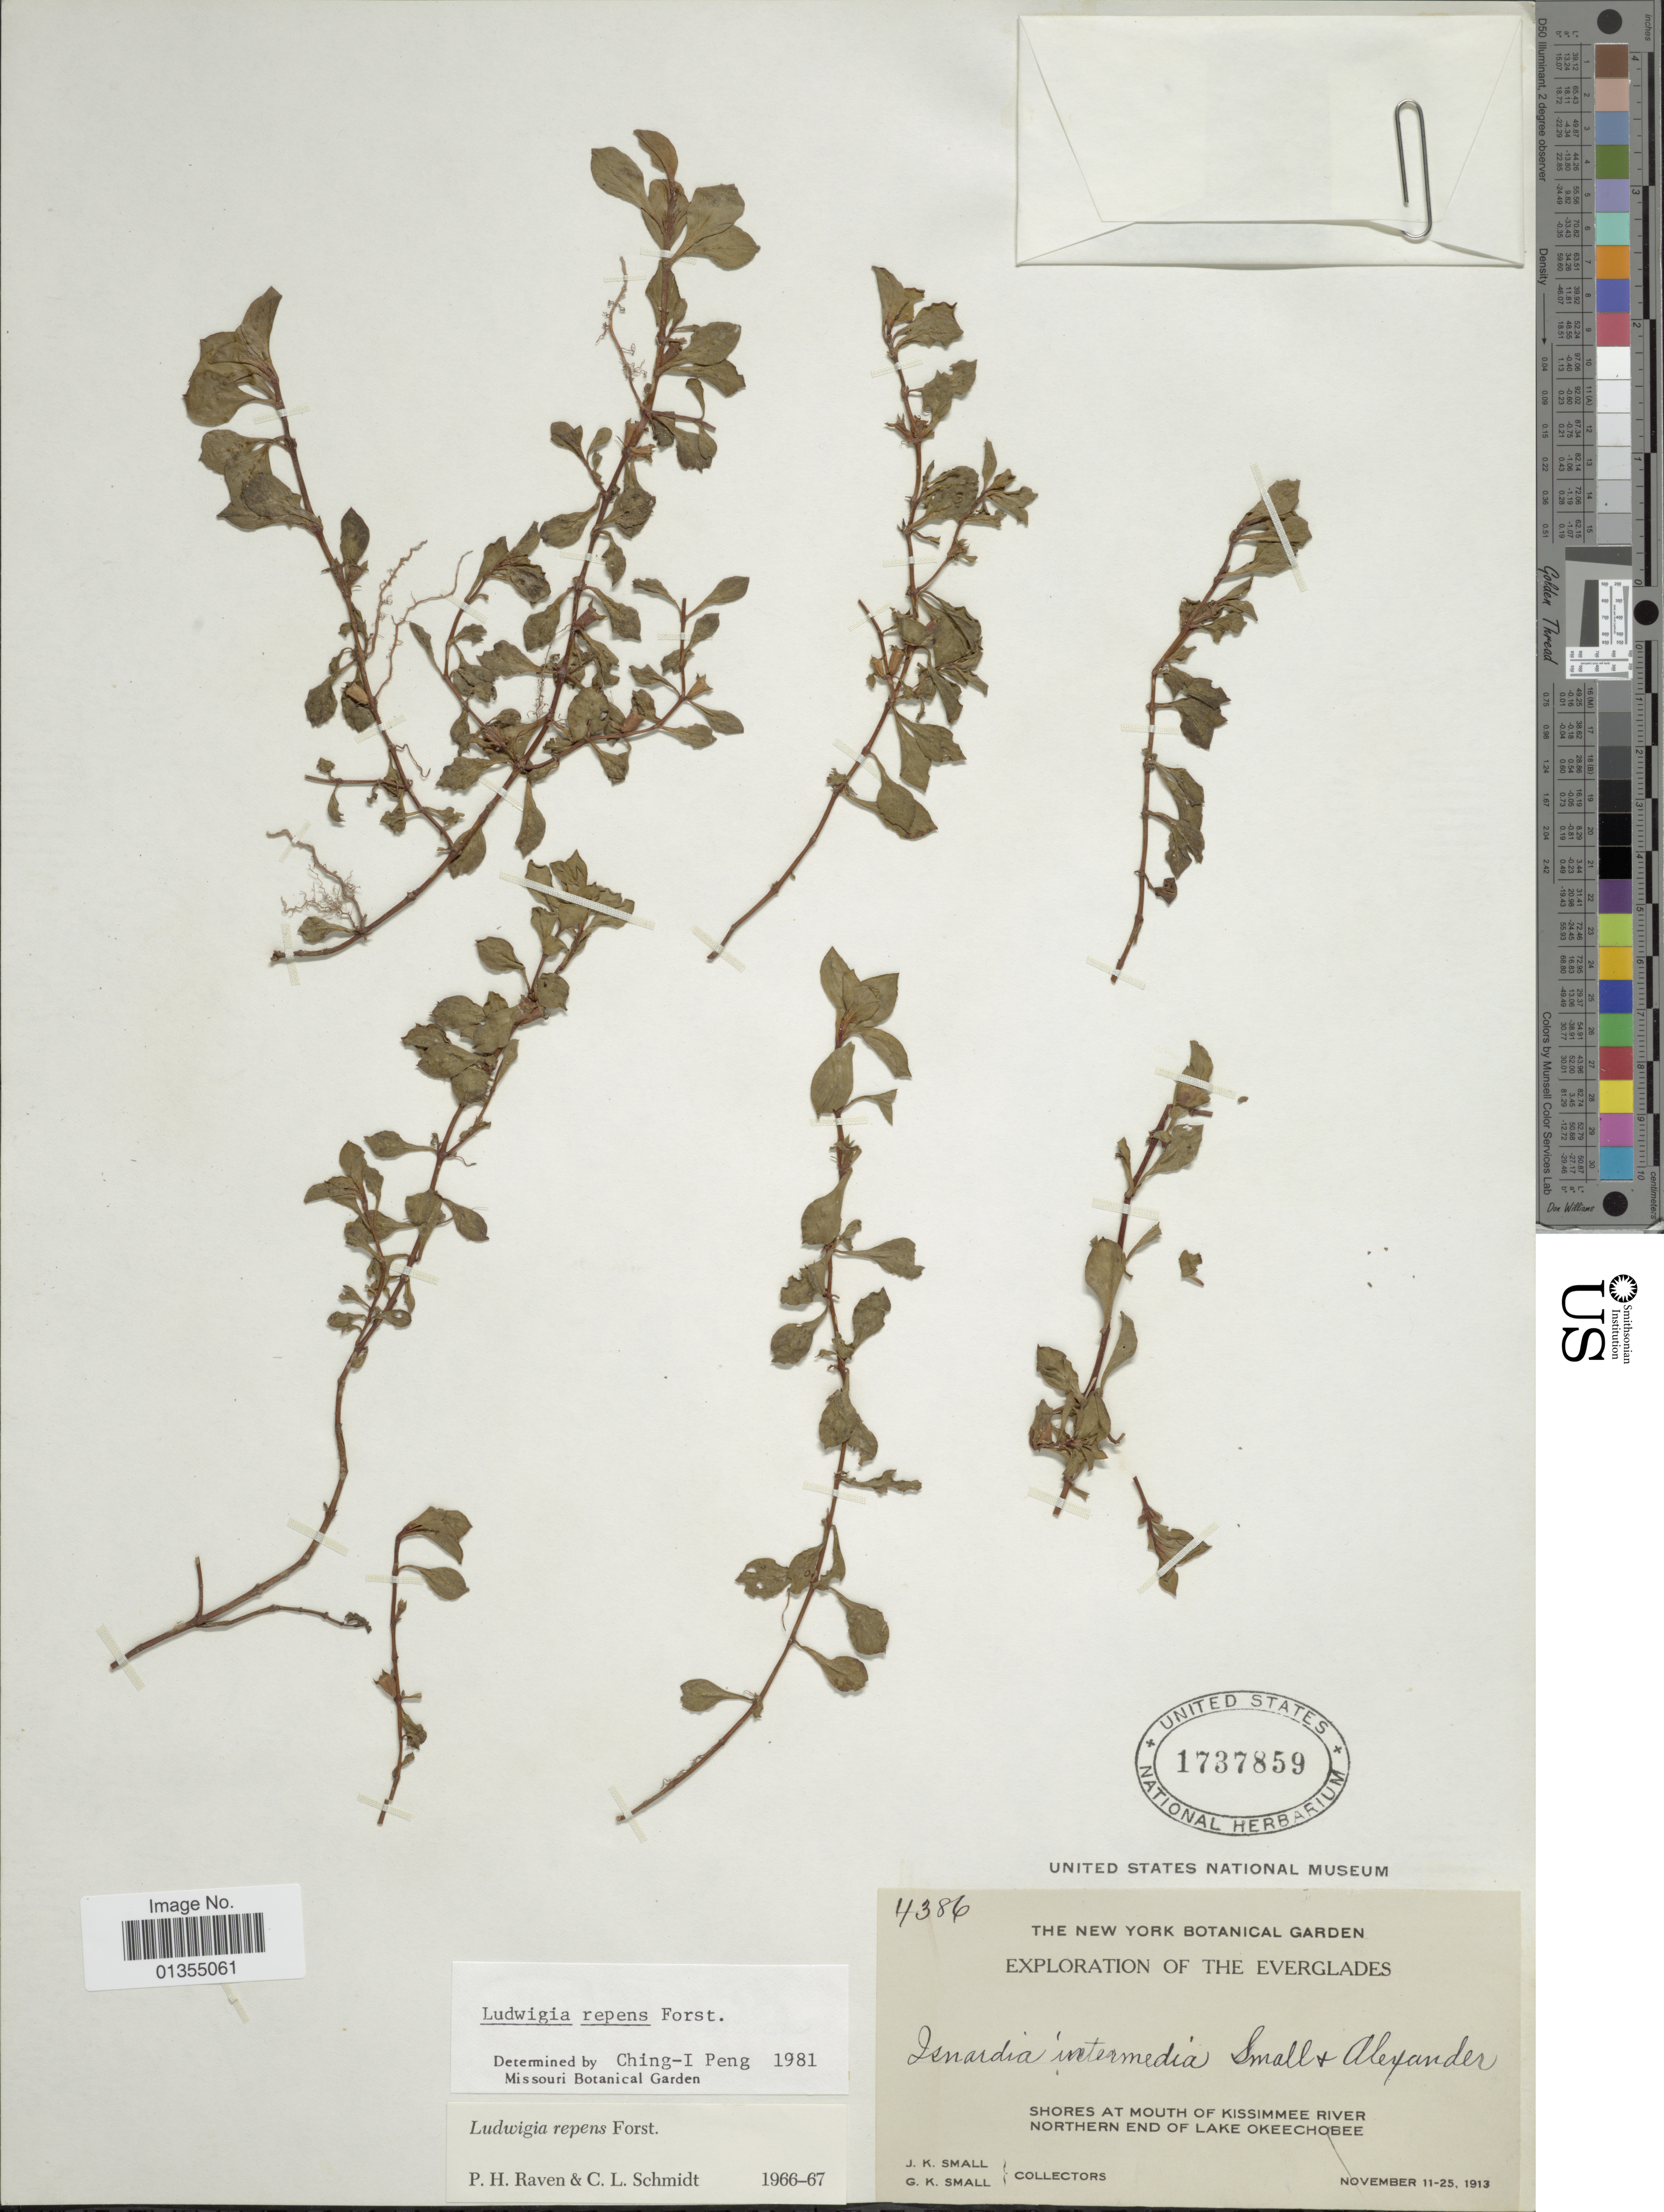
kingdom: Plantae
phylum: Tracheophyta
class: Magnoliopsida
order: Myrtales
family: Onagraceae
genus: Ludwigia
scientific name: Ludwigia repens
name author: J.R. Forst.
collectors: J. K. Small & G. K. Small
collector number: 4386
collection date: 1913-11-11/1913-11-25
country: United States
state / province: Florida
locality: Everglades, shores at mouth of Kissimmee River, northern end of lake Okeechobee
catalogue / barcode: US 1737859